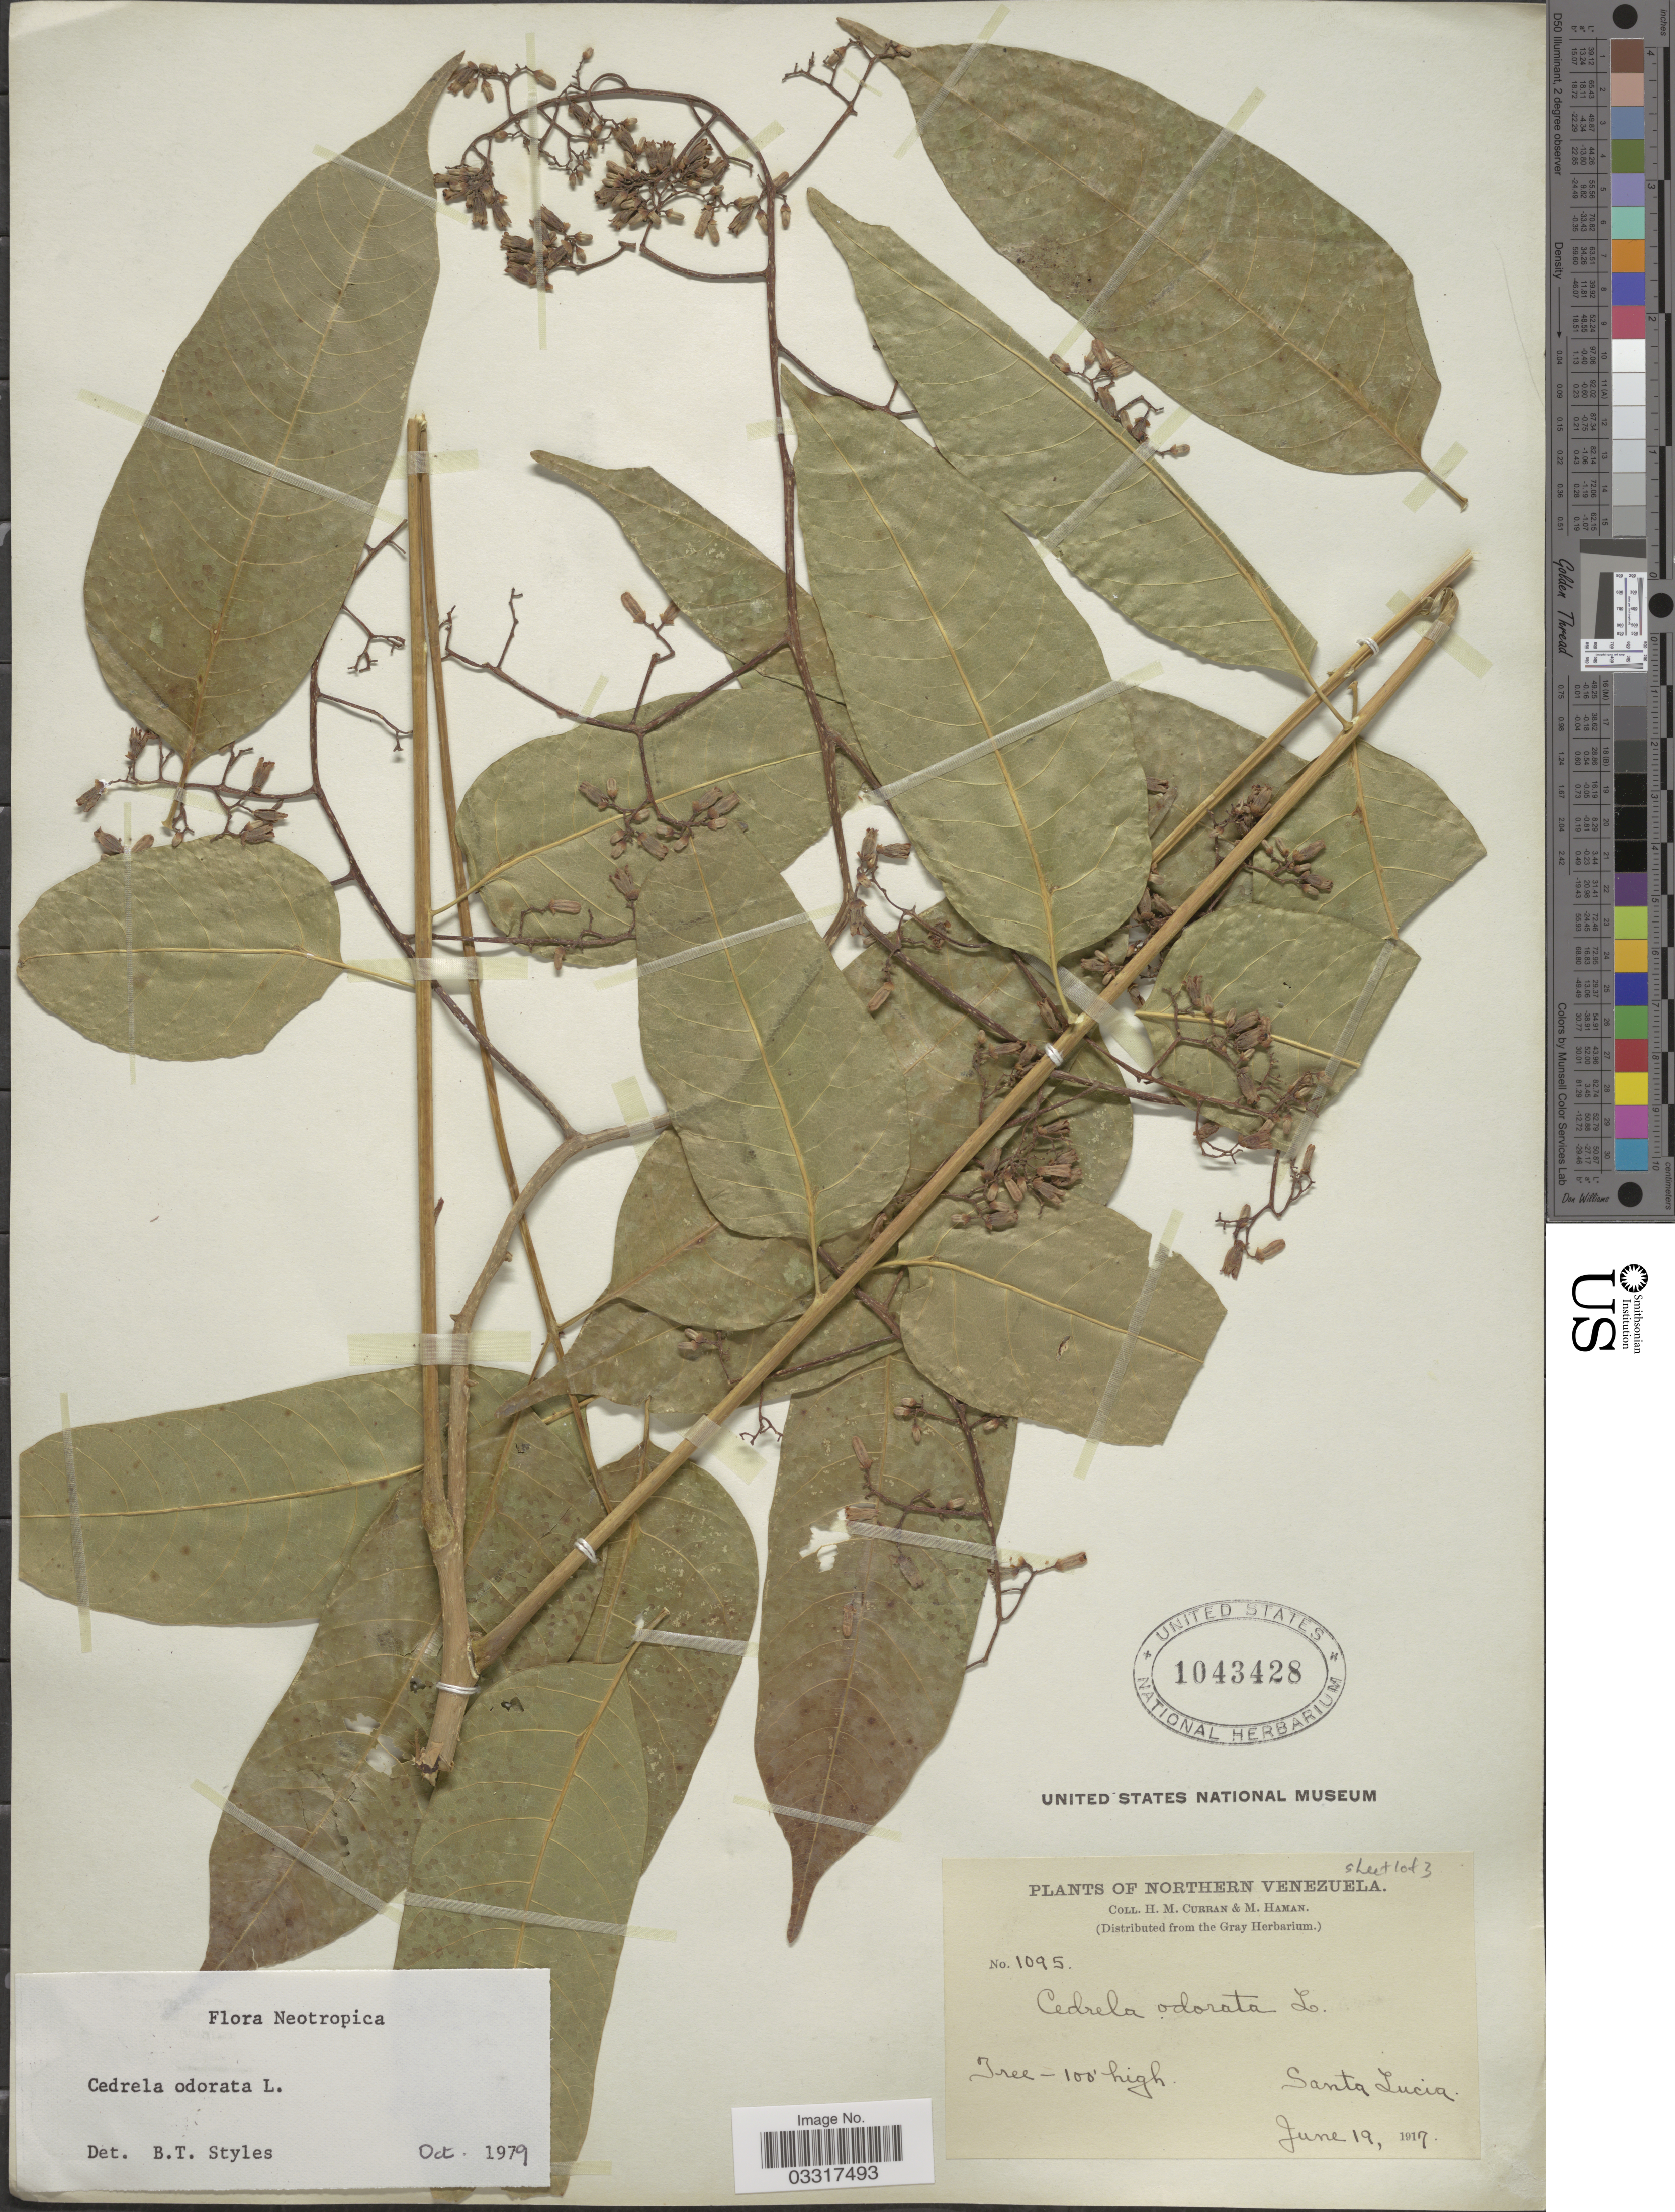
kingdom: Plantae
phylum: Tracheophyta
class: Magnoliopsida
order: Sapindales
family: Meliaceae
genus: Cedrela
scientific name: Cedrela odorata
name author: L.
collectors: H. M. Curran & M. Haman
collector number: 1095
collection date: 1917-06-19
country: Venezuela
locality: Northern Venezuela. Santa Lucia.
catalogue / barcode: US 1043428